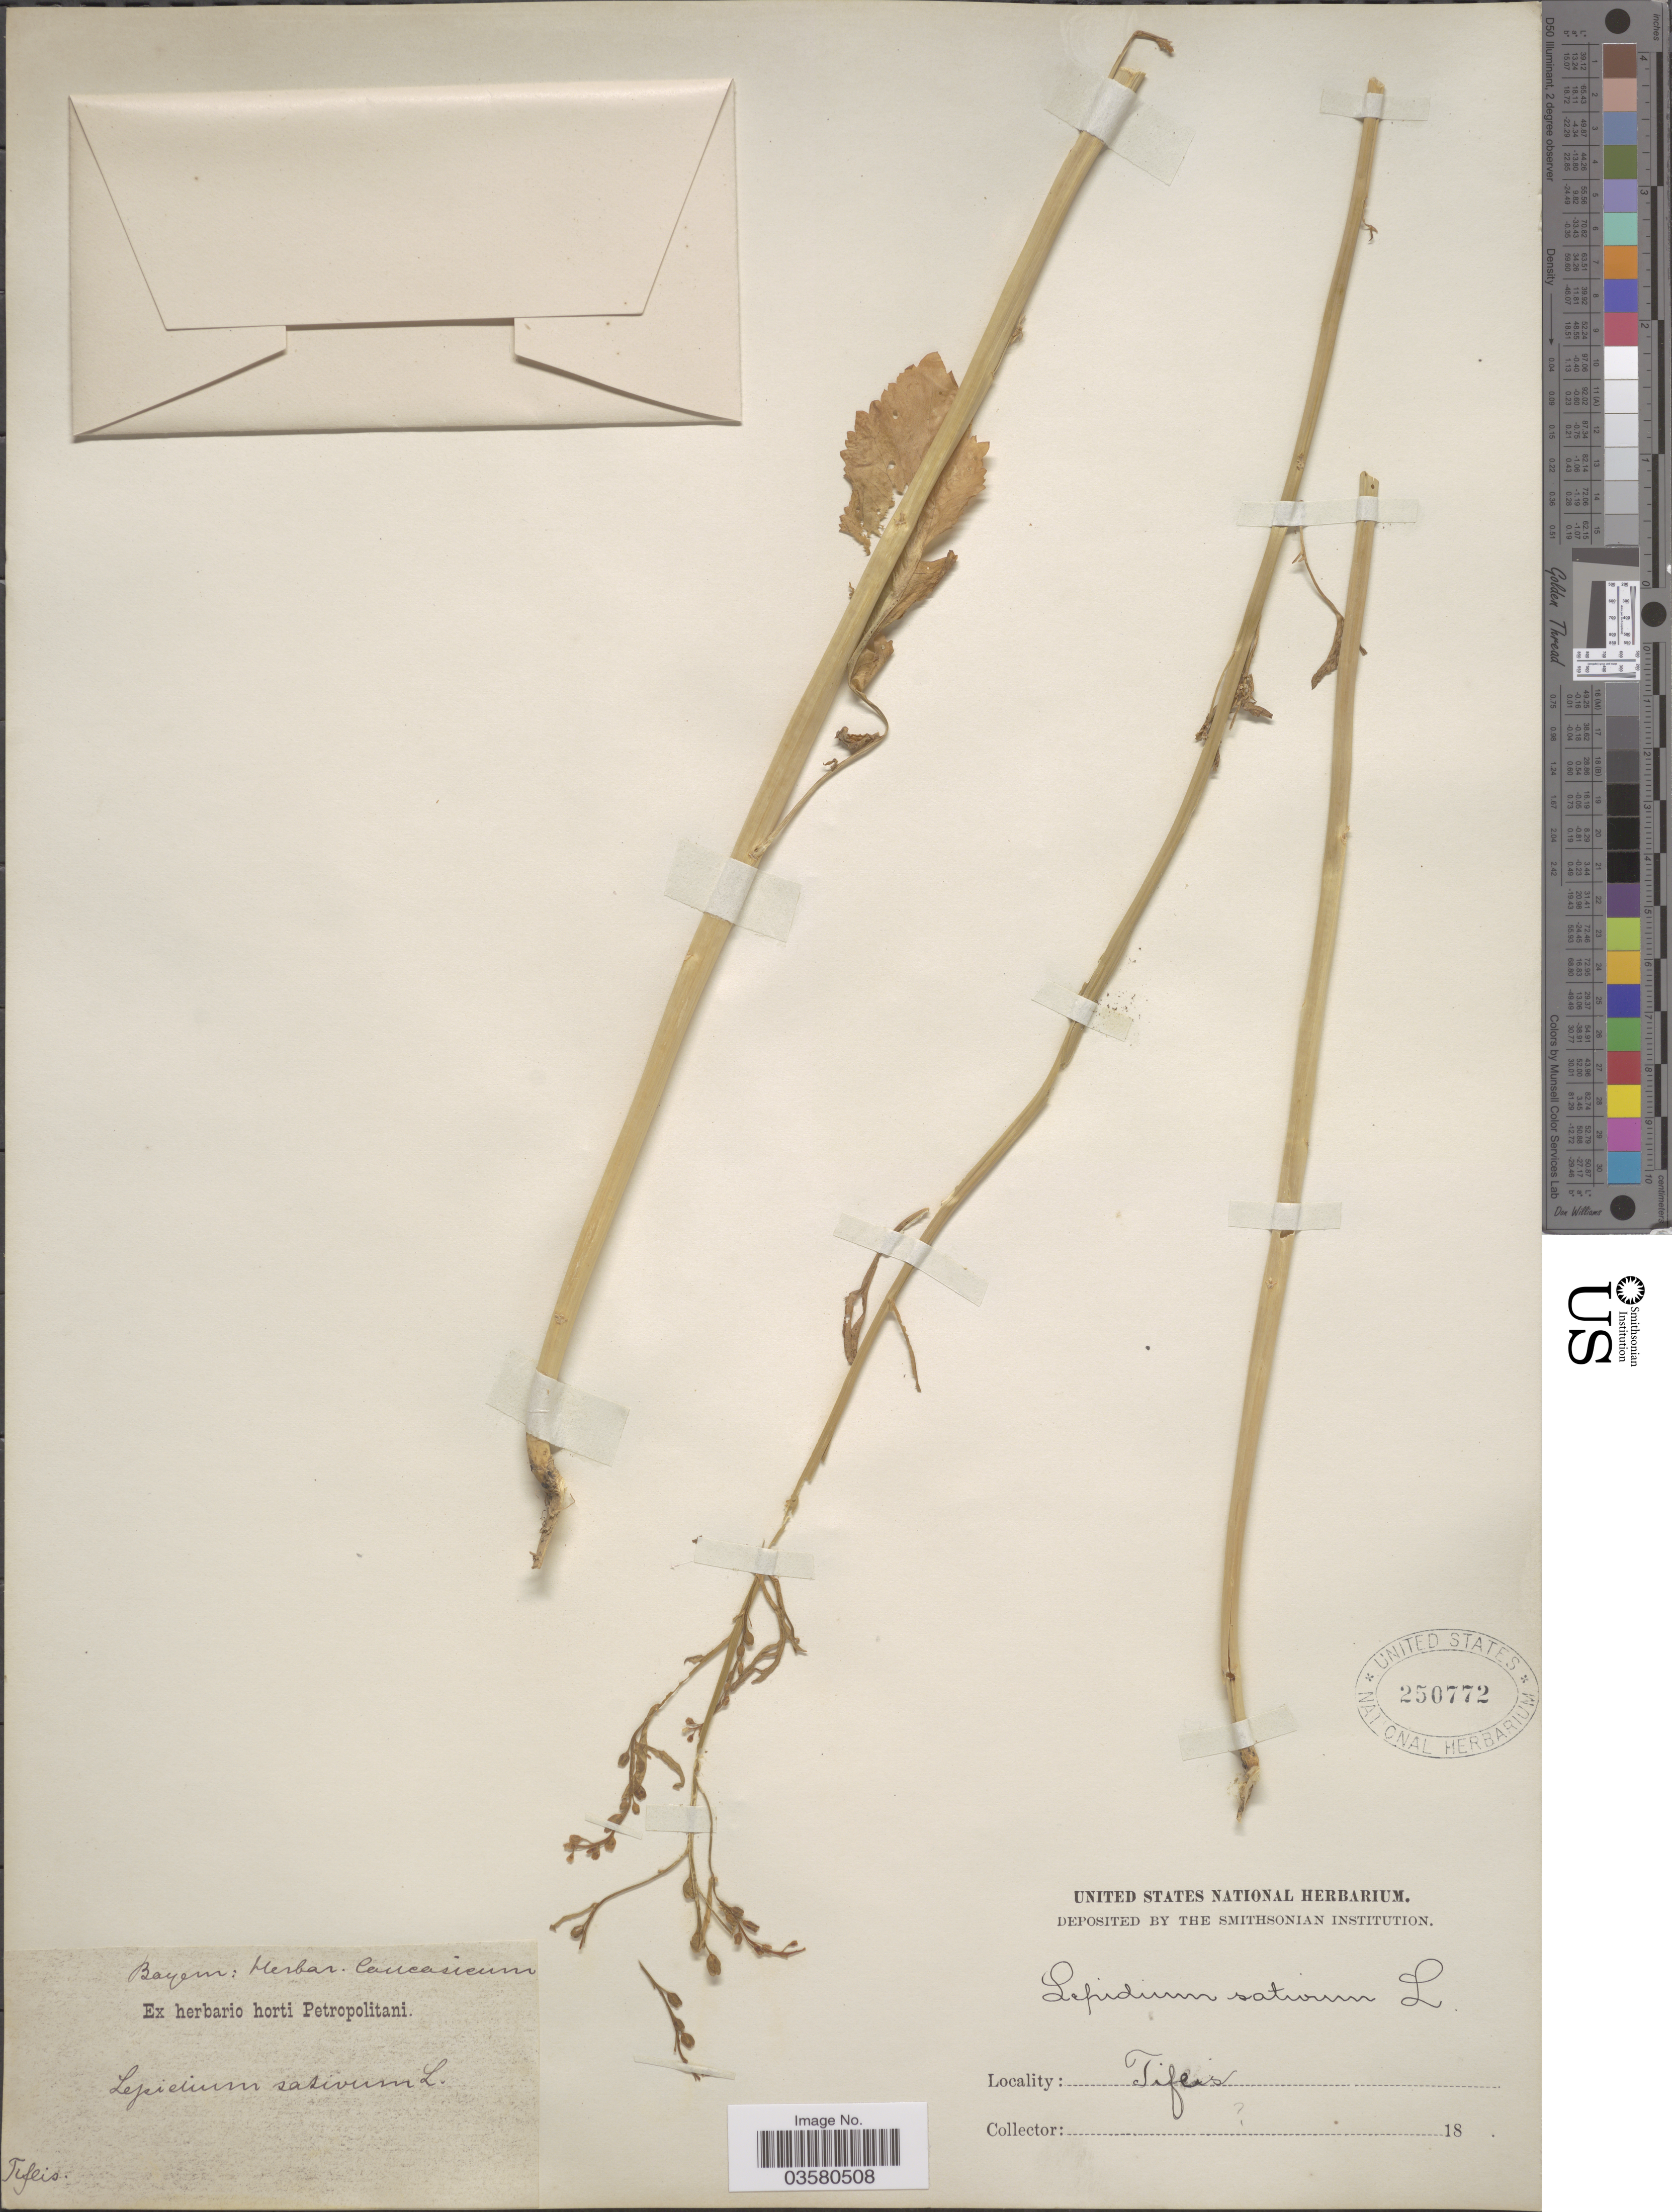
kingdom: Plantae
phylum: Tracheophyta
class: Magnoliopsida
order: Brassicales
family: Brassicaceae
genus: Lepidium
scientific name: Lepidium sativum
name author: L.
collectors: Bayem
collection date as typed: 18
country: Georgia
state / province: Tbilisi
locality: Tiflis.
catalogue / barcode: US 250772